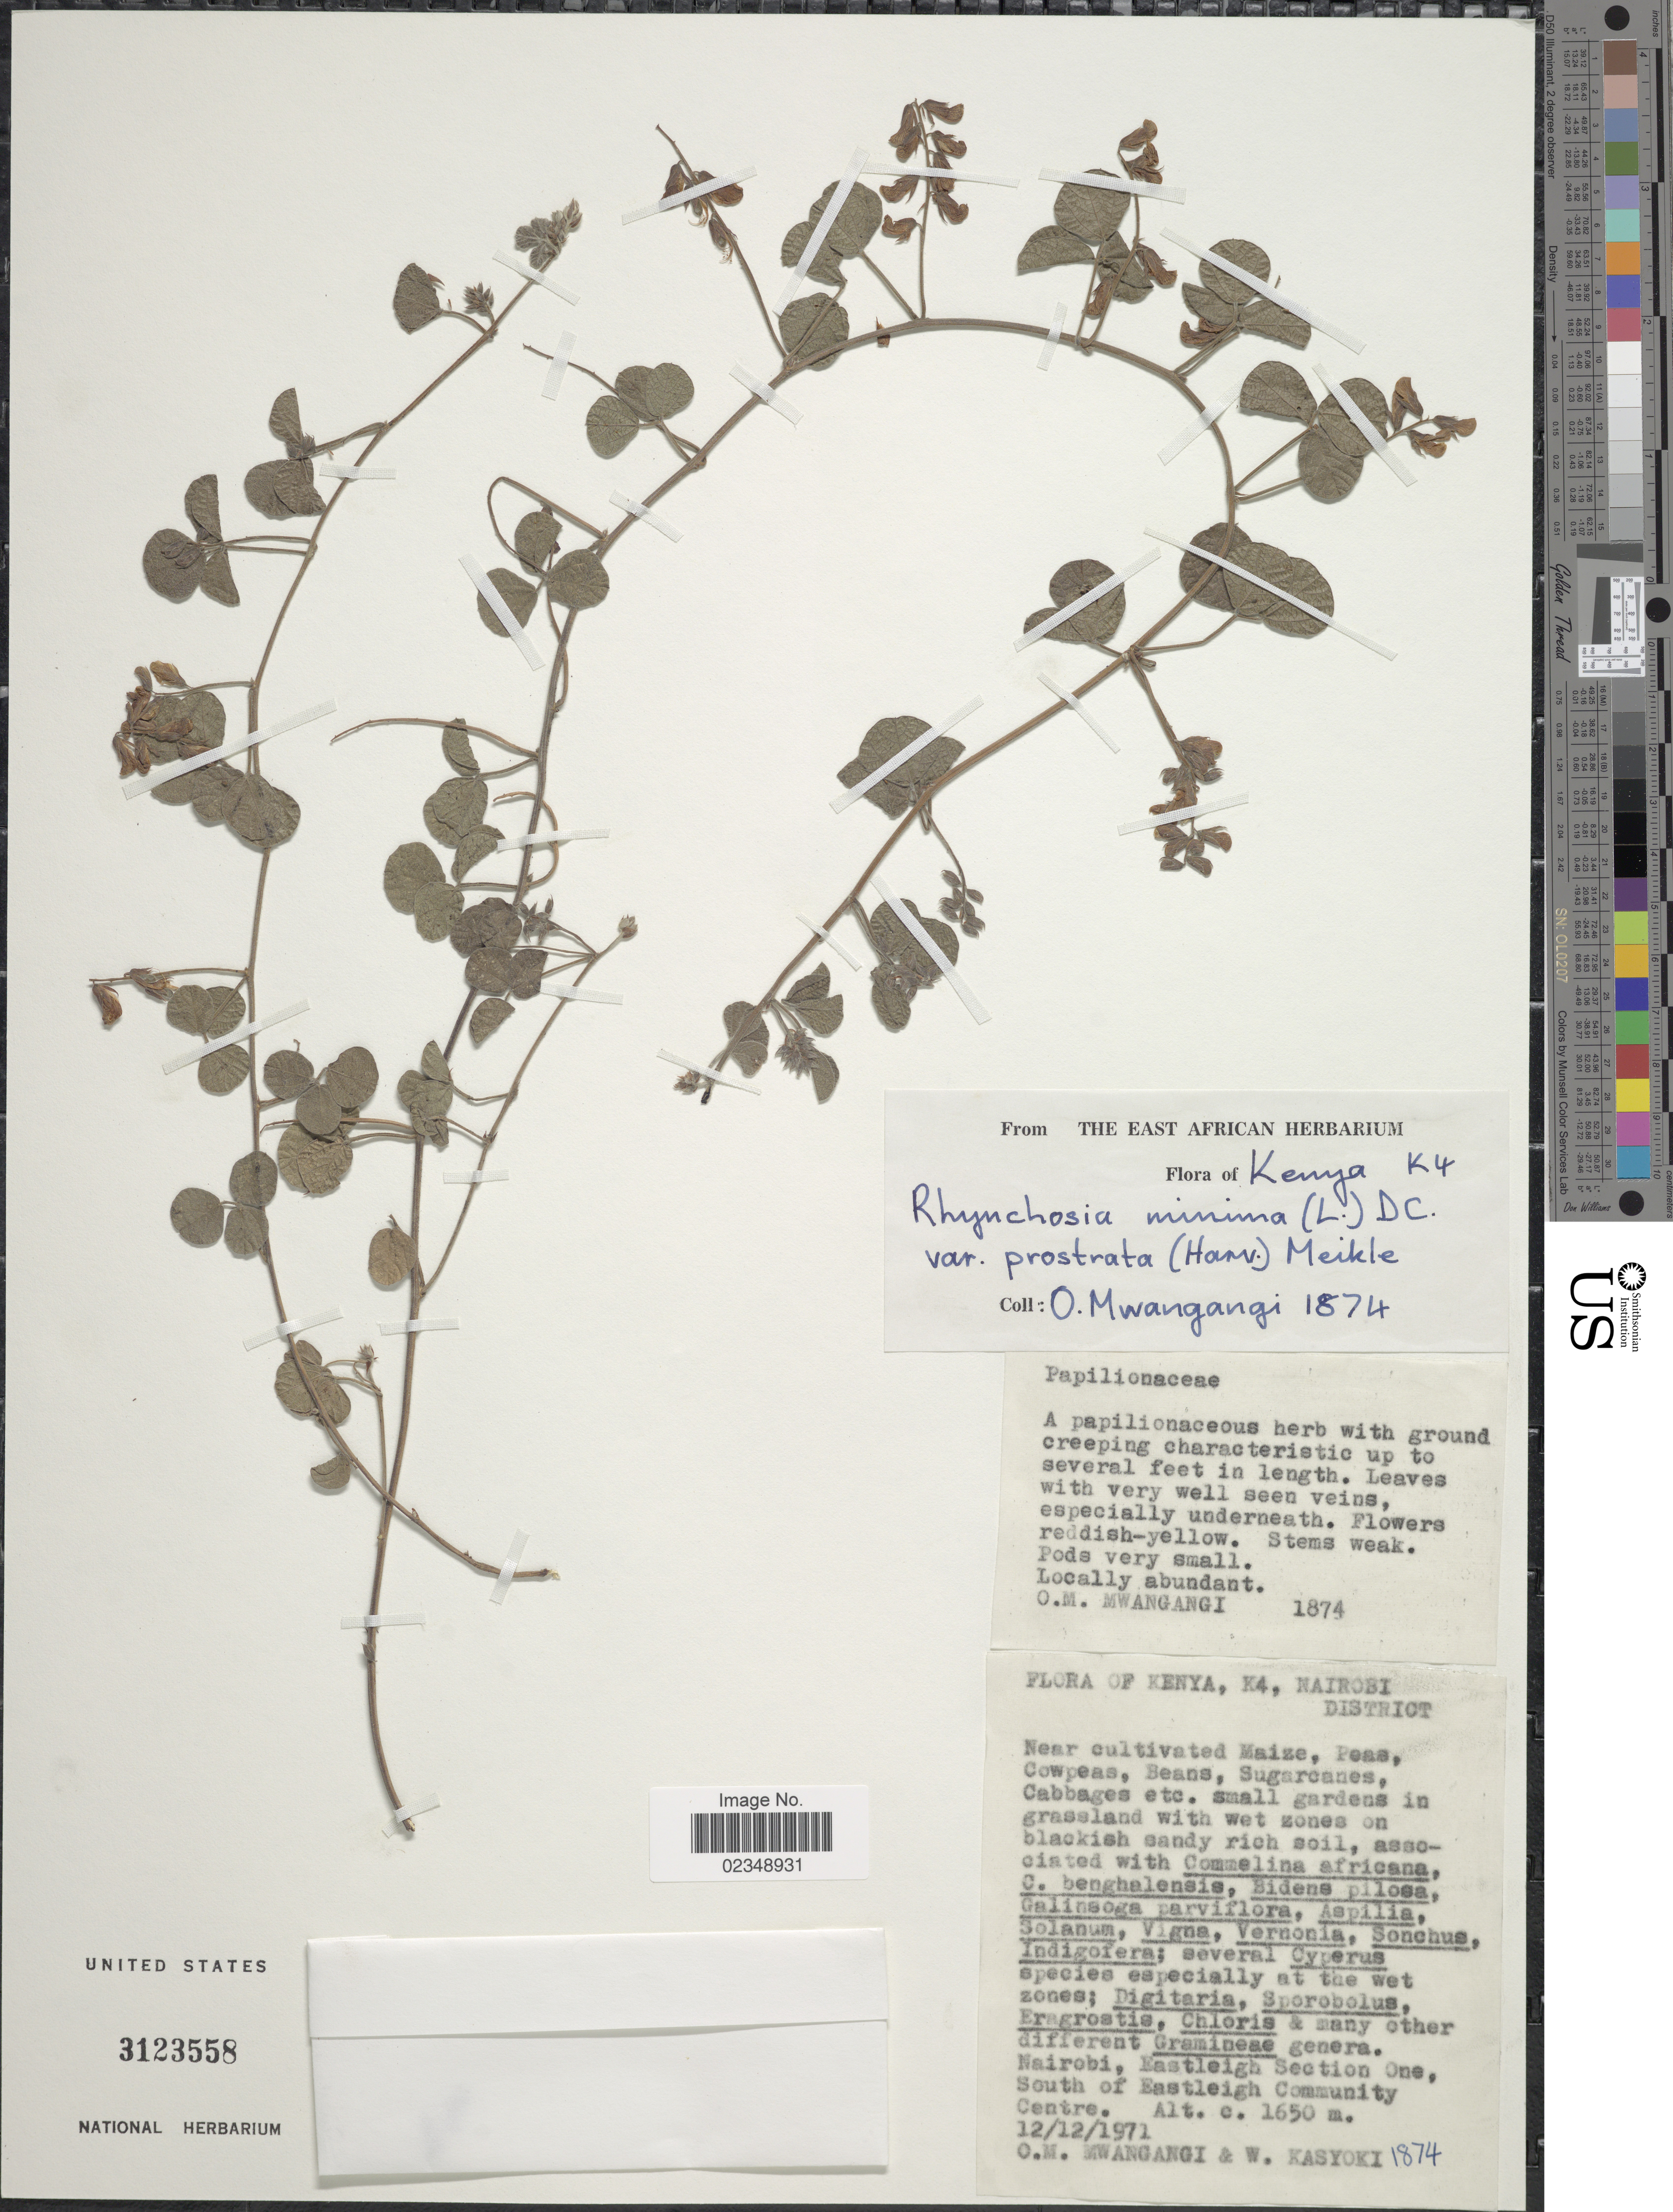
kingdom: Plantae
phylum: Tracheophyta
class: Magnoliopsida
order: Fabales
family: Fabaceae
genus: Rhynchosia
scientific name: Rhynchosia minima var. prostrata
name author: (L.) DC.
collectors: O. M. Mwangangi & W. Kasyoki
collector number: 1874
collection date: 1971-12-12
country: Kenya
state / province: Nairobi Area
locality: Kenya, K4, Nairobi District. Nairobi, Eastleigh Section One, South of Eastleigh Community Centre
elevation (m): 1650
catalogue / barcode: US 3123558